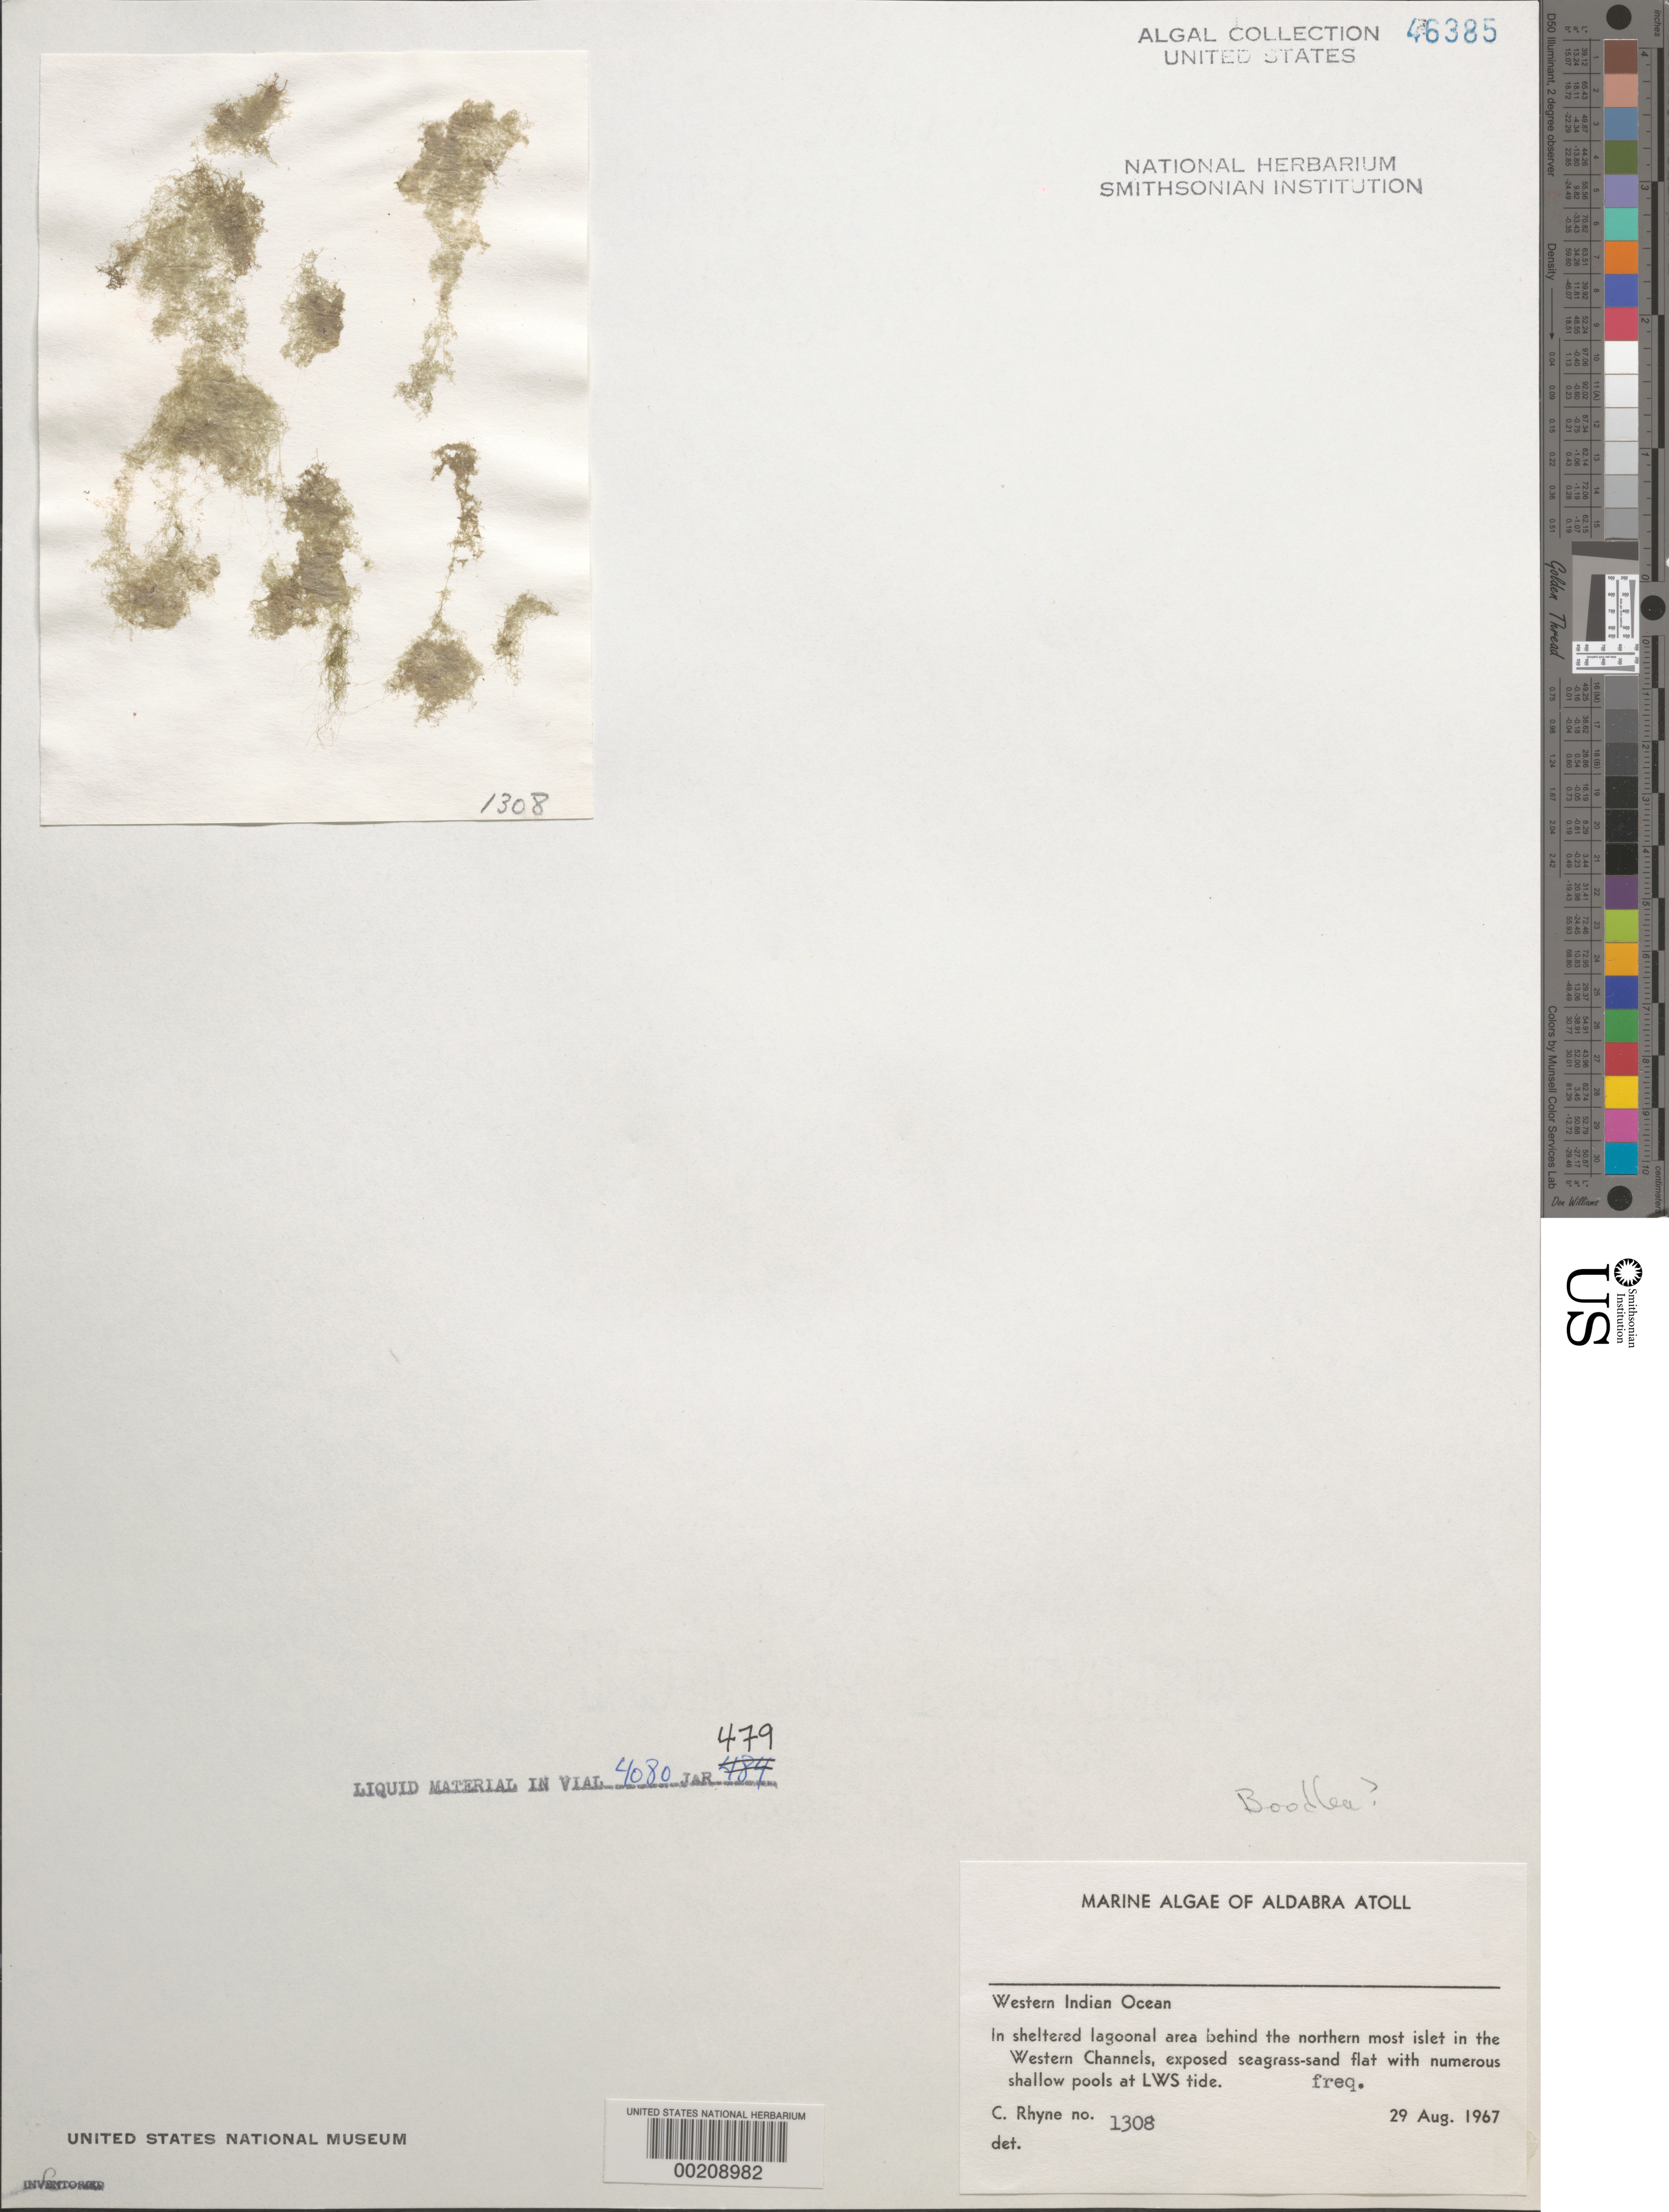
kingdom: Plantae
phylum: Chlorophyta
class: Ulvophyceae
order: Siphonocladales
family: Boodleaceae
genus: Boodlea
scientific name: Boodlea sp.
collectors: C. Rhyne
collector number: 1308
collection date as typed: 29 Aug 1967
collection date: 1967-08-29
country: Seychelles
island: Aldabra Atoll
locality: Western Channels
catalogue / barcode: US 46385